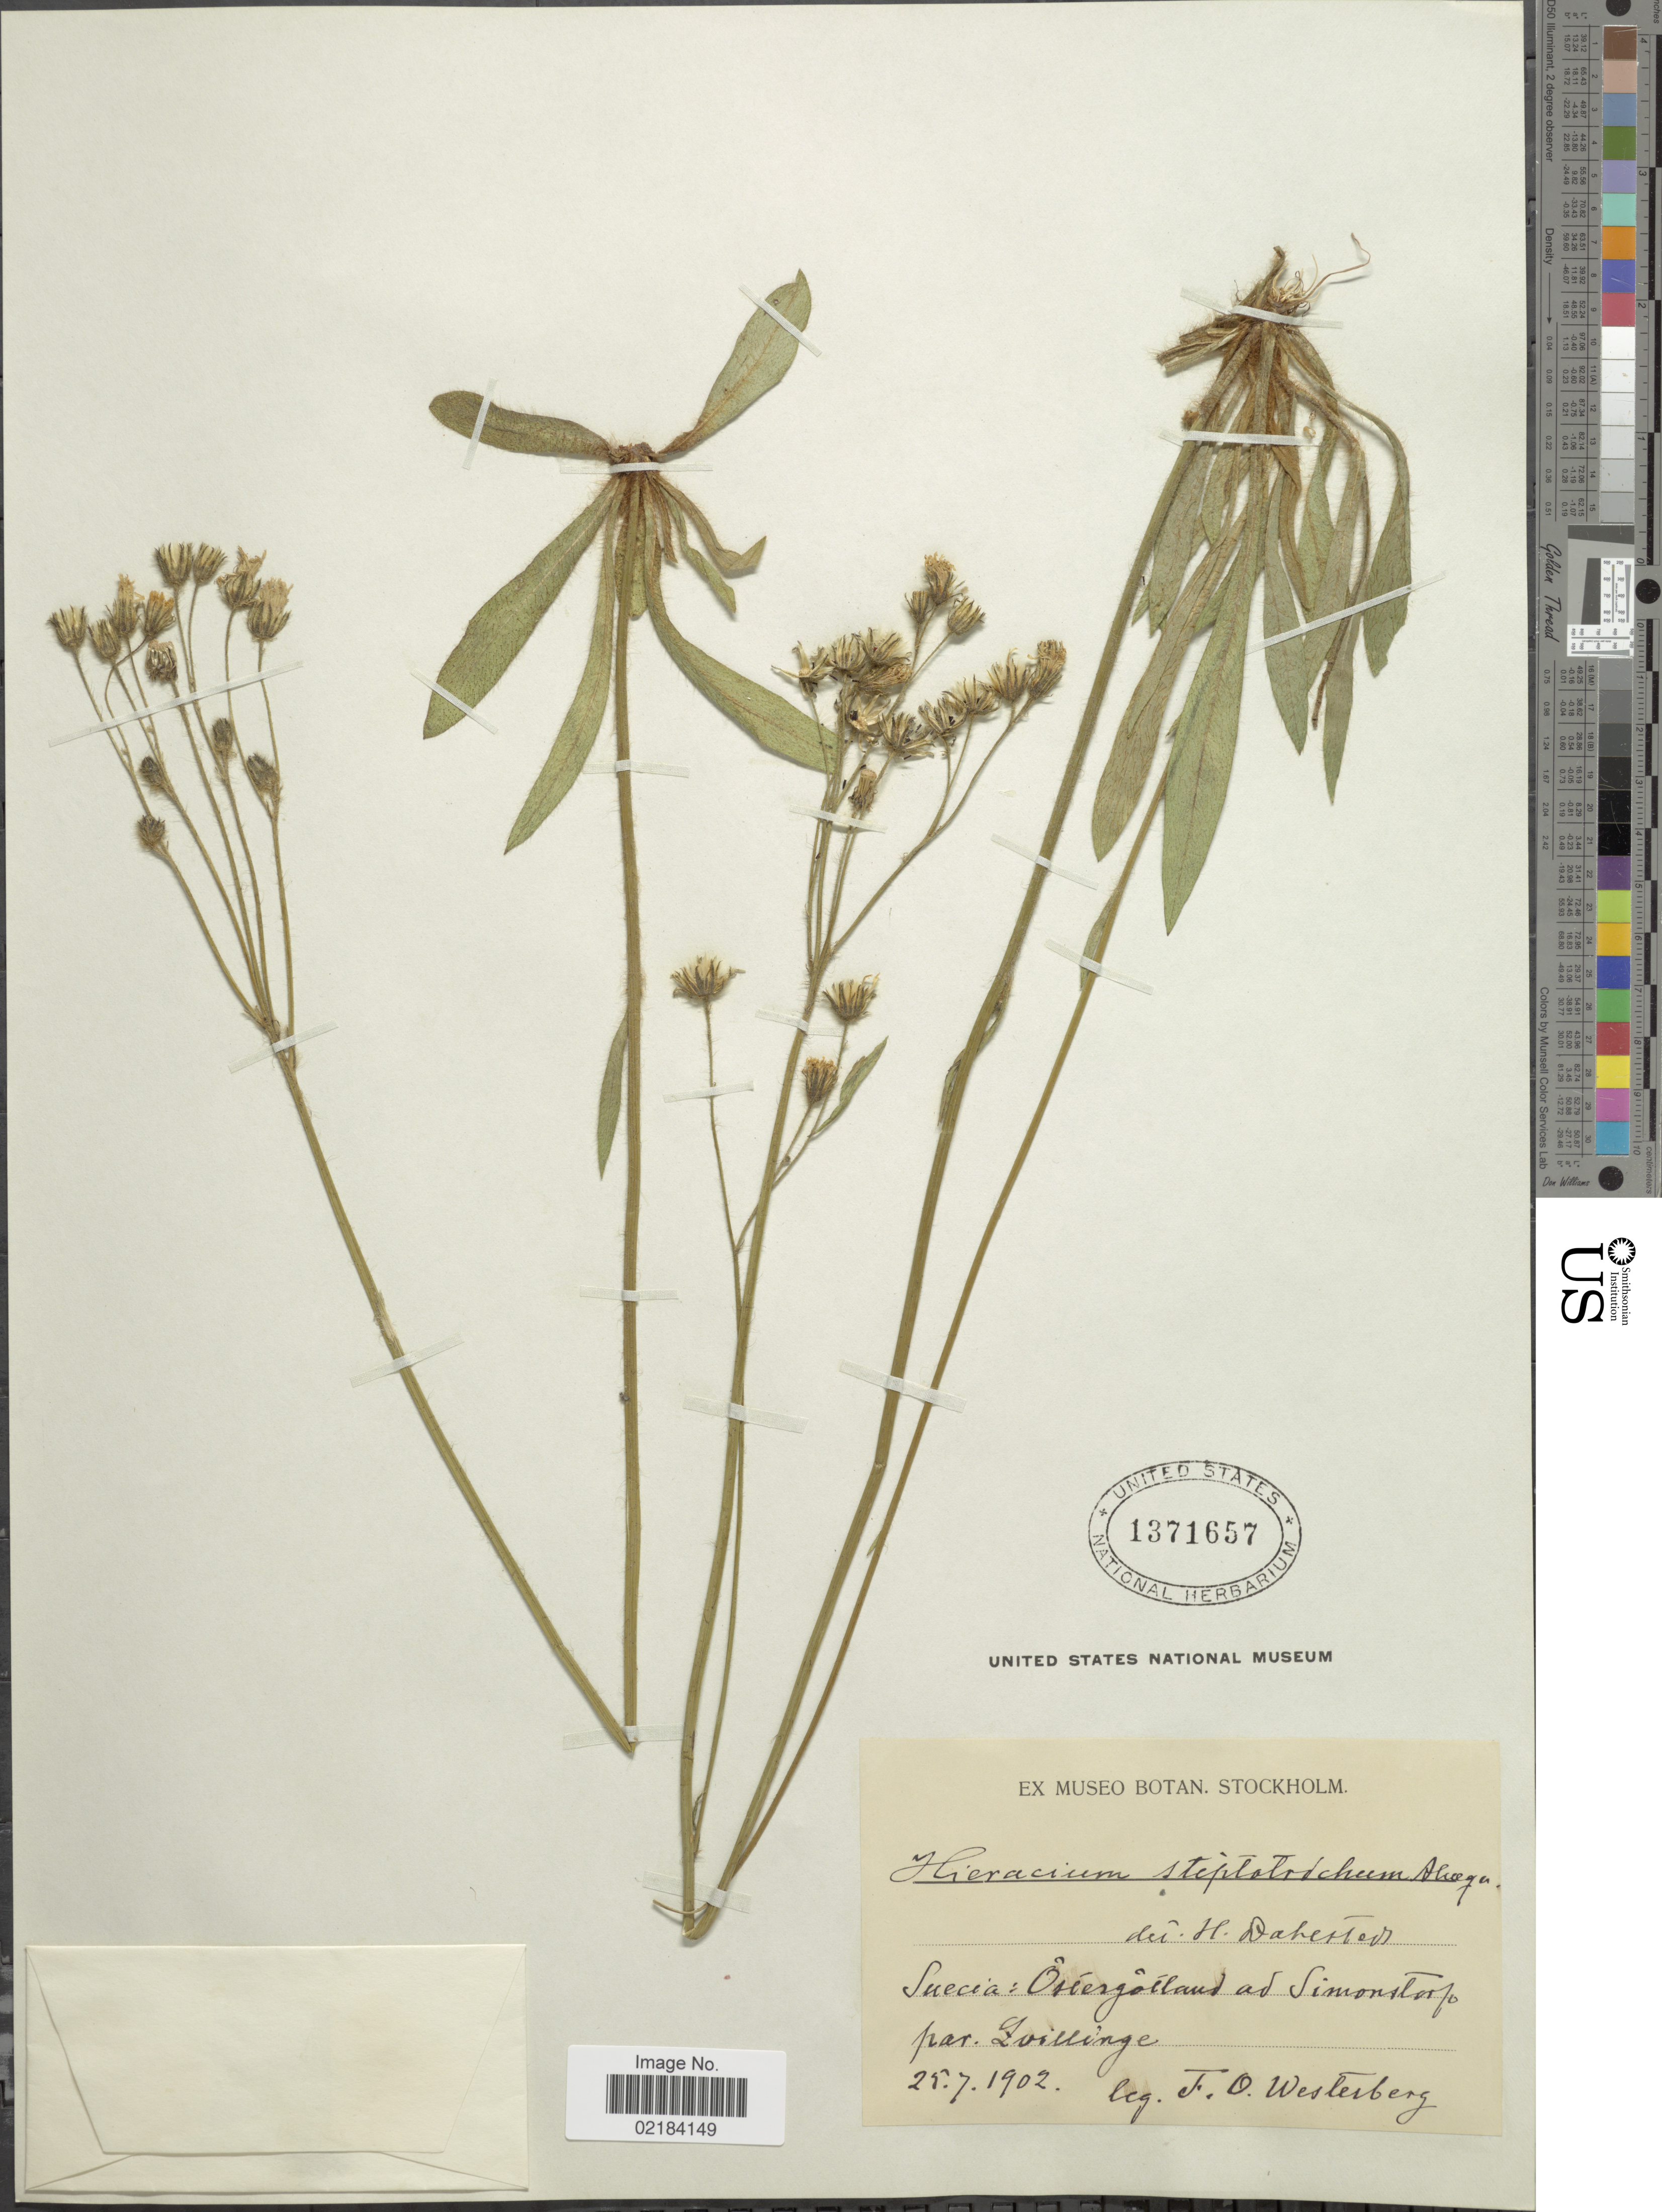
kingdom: Plantae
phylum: Tracheophyta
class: Magnoliopsida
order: Asterales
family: Asteraceae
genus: Hieracium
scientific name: Hieracium stiptotrichum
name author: Almq.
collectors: F. Westerberg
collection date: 1902-07-25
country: Sweden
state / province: Östergötland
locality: Östergotland ad Simonstorp par. Qvillinge [ = Kvillinge].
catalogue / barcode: US 1371657